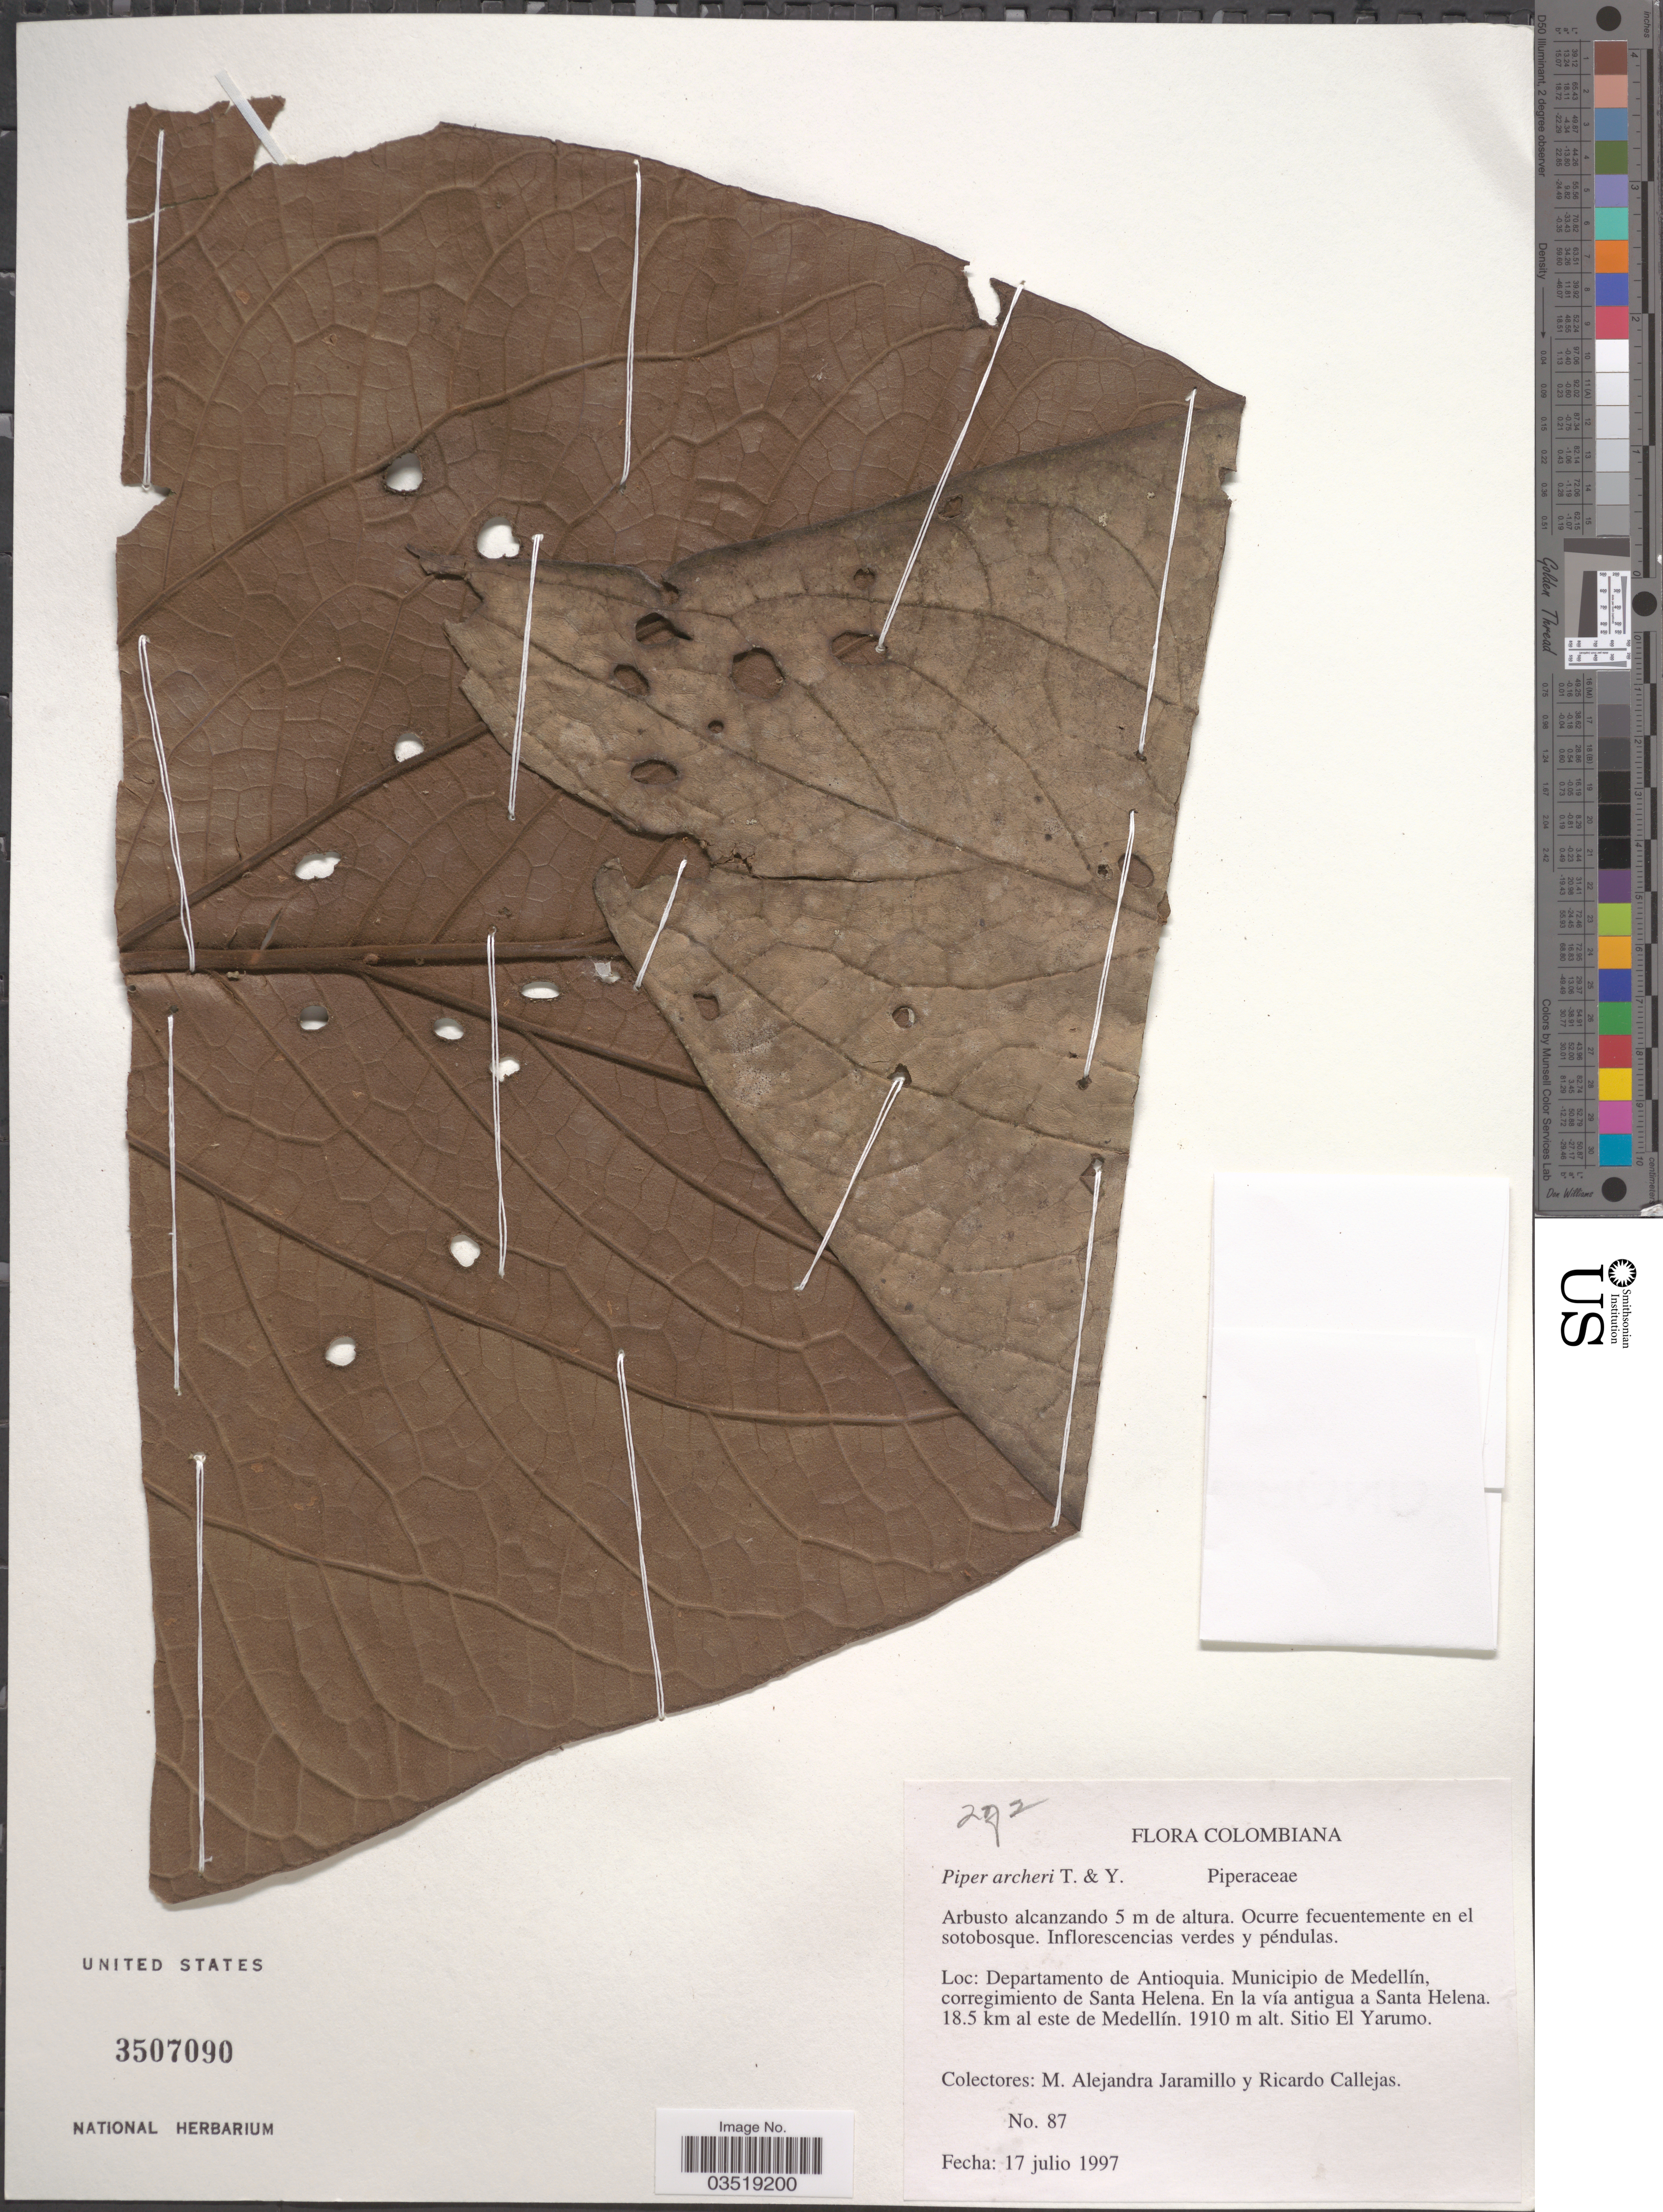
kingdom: Plantae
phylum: Tracheophyta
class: Magnoliopsida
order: Piperales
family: Piperaceae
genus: Piper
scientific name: Piper archeri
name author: Trel. & Yunck.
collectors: M. A. Jaramillo & R. Callejas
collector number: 87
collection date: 1997-07-17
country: Colombia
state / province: Antioquia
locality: Departamento de Antioquia. Municipio de Medellín, corregimiento de Santa Helena. En la vía antigua a Santa Helena. 18.5 km al este de Medellín. Sitio El Yarumo.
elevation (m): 1910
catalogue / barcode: US 3507090